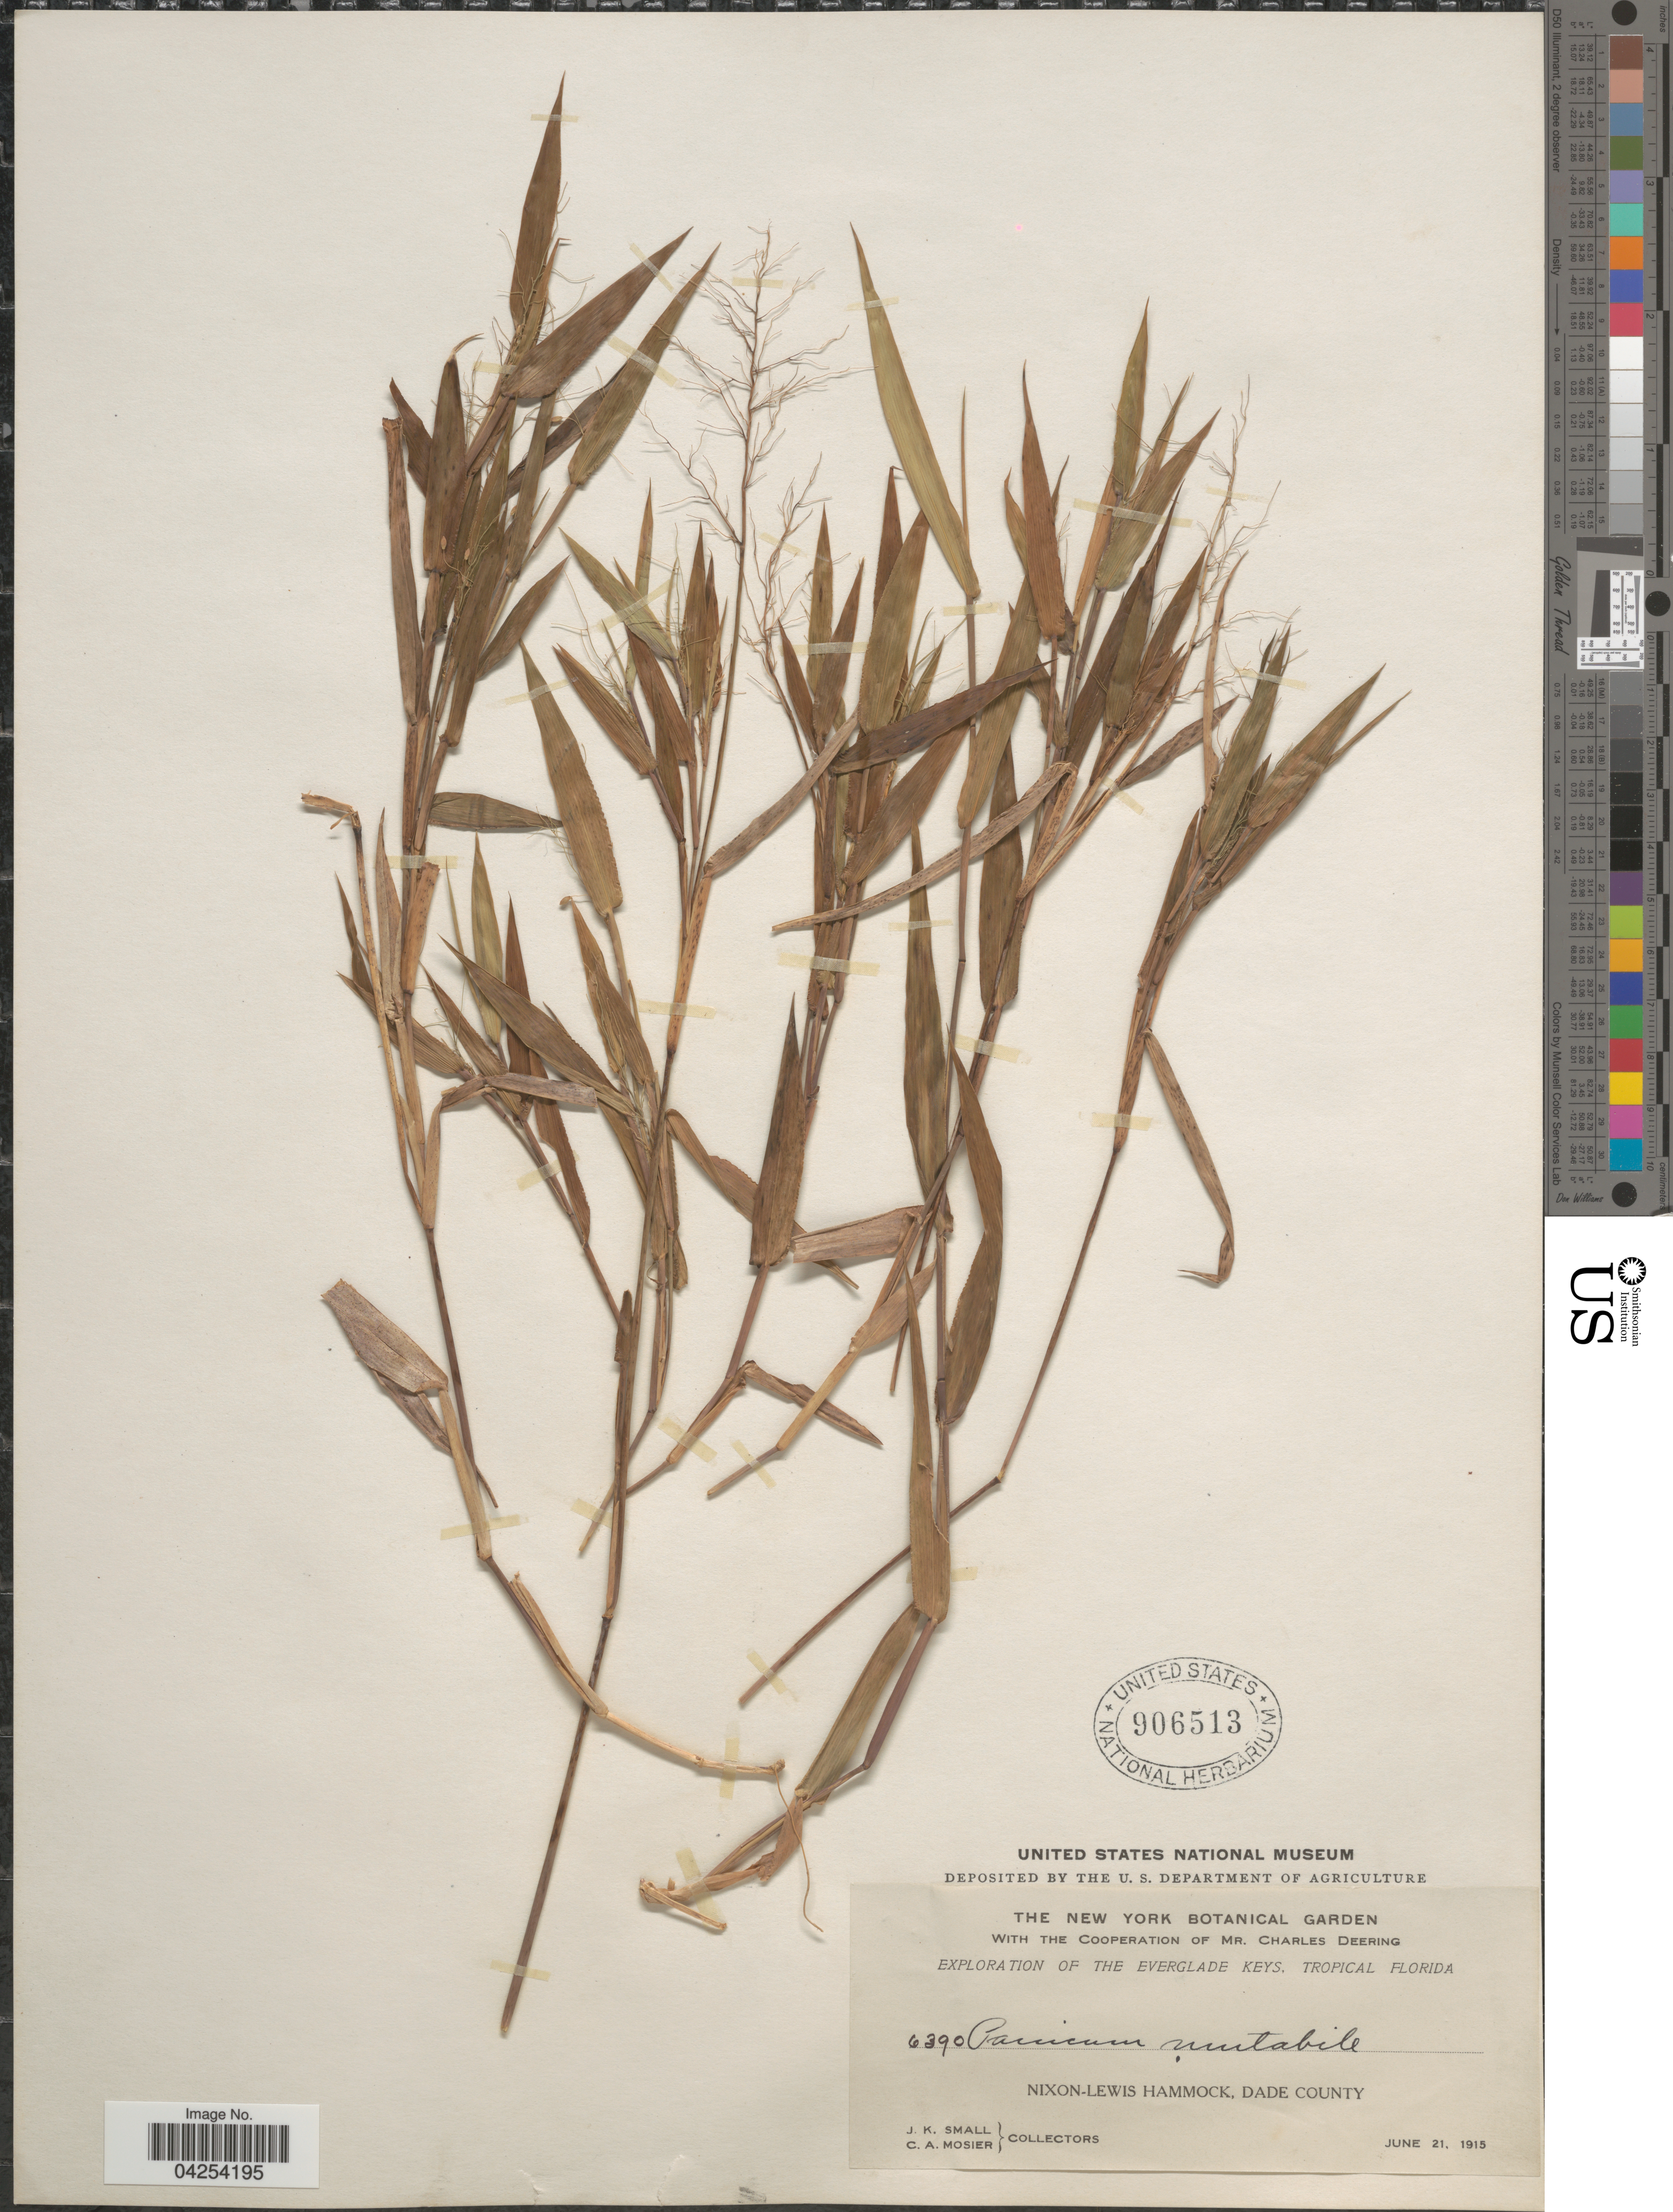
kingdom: Plantae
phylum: Tracheophyta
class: Liliopsida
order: Poales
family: Poaceae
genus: Dichanthelium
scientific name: Dichanthelium commutatum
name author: (Schult.) Gould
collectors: J. K. Small & C. A. Mosier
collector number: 6390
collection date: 1915-06-21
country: United States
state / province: Florida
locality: Exploration of the Everglade Keys, Tropical Florida. Nixon-Lewis hammock, Dade County.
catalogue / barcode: US 906513